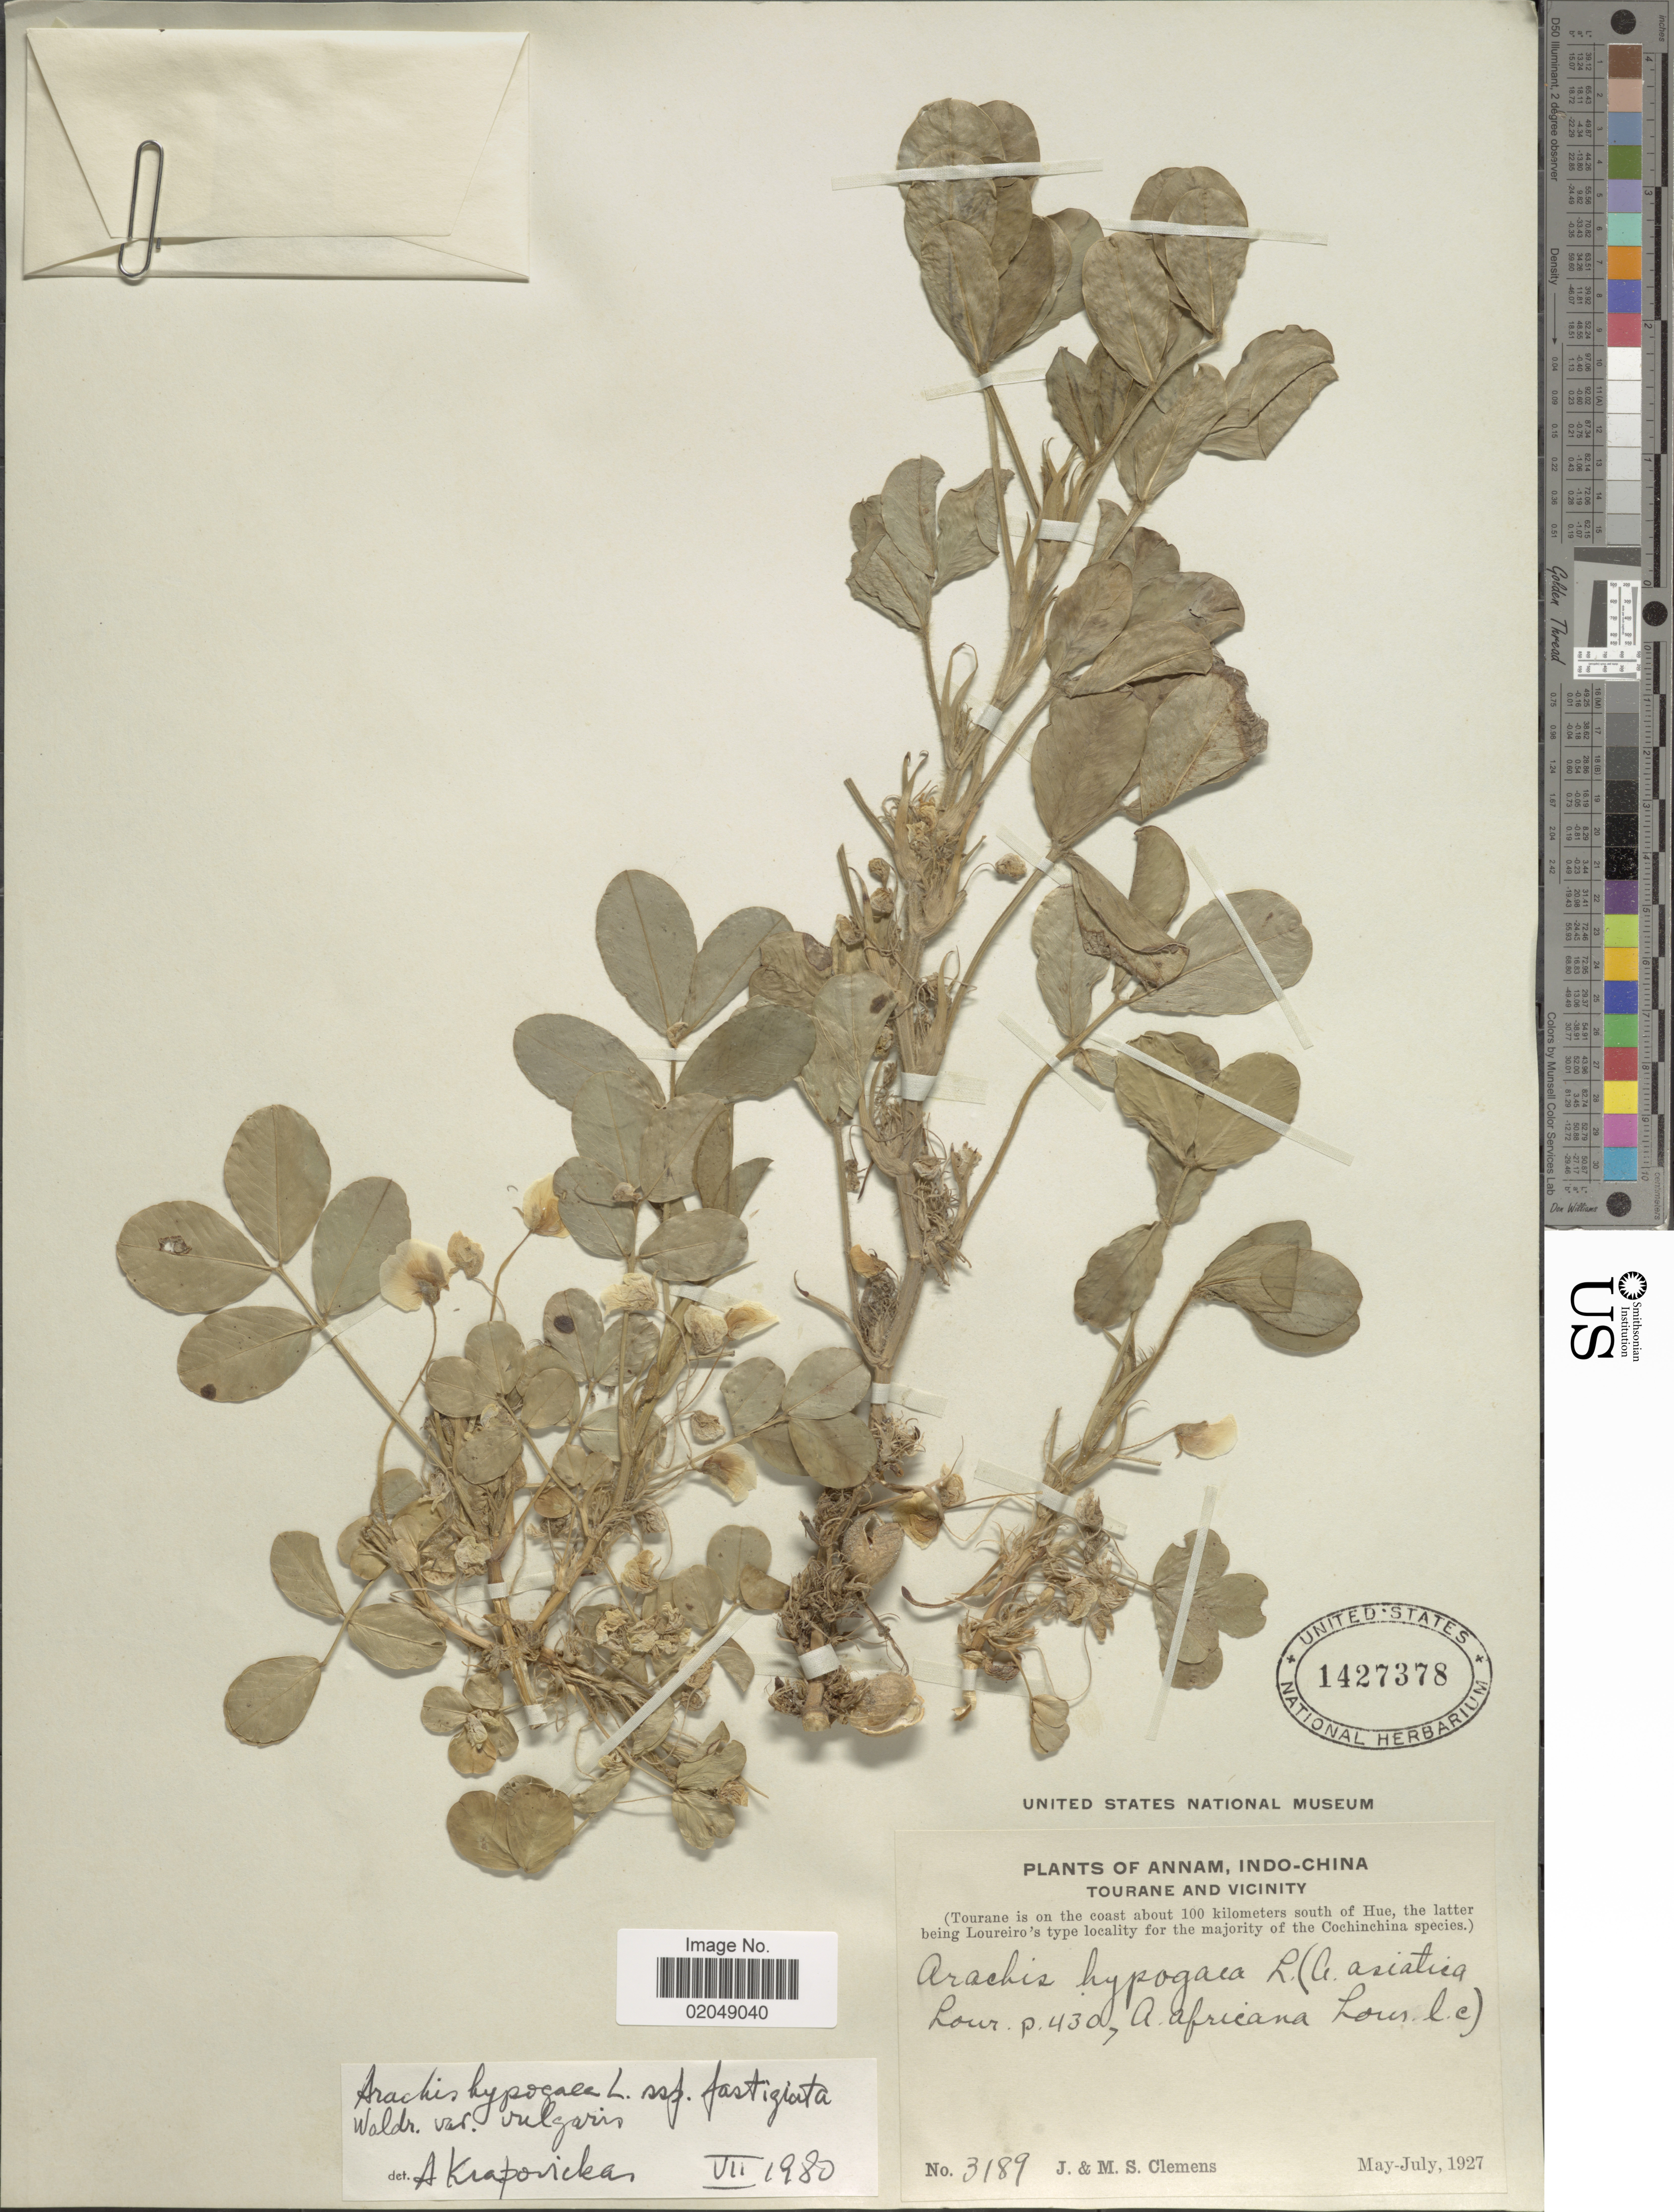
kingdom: Plantae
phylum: Tracheophyta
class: Magnoliopsida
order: Fabales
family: Fabaceae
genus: Arachis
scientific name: Arachis hypogaea subsp. hypogaea var. hirsuta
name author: Köhler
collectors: J. Clemens & M. S. Clemens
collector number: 3189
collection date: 1927-05/1927-07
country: Vietnam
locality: Annam, Indo-China, Tourane and Vicinity, on the coast about 100 kilometers south of Hue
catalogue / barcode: US 1427378